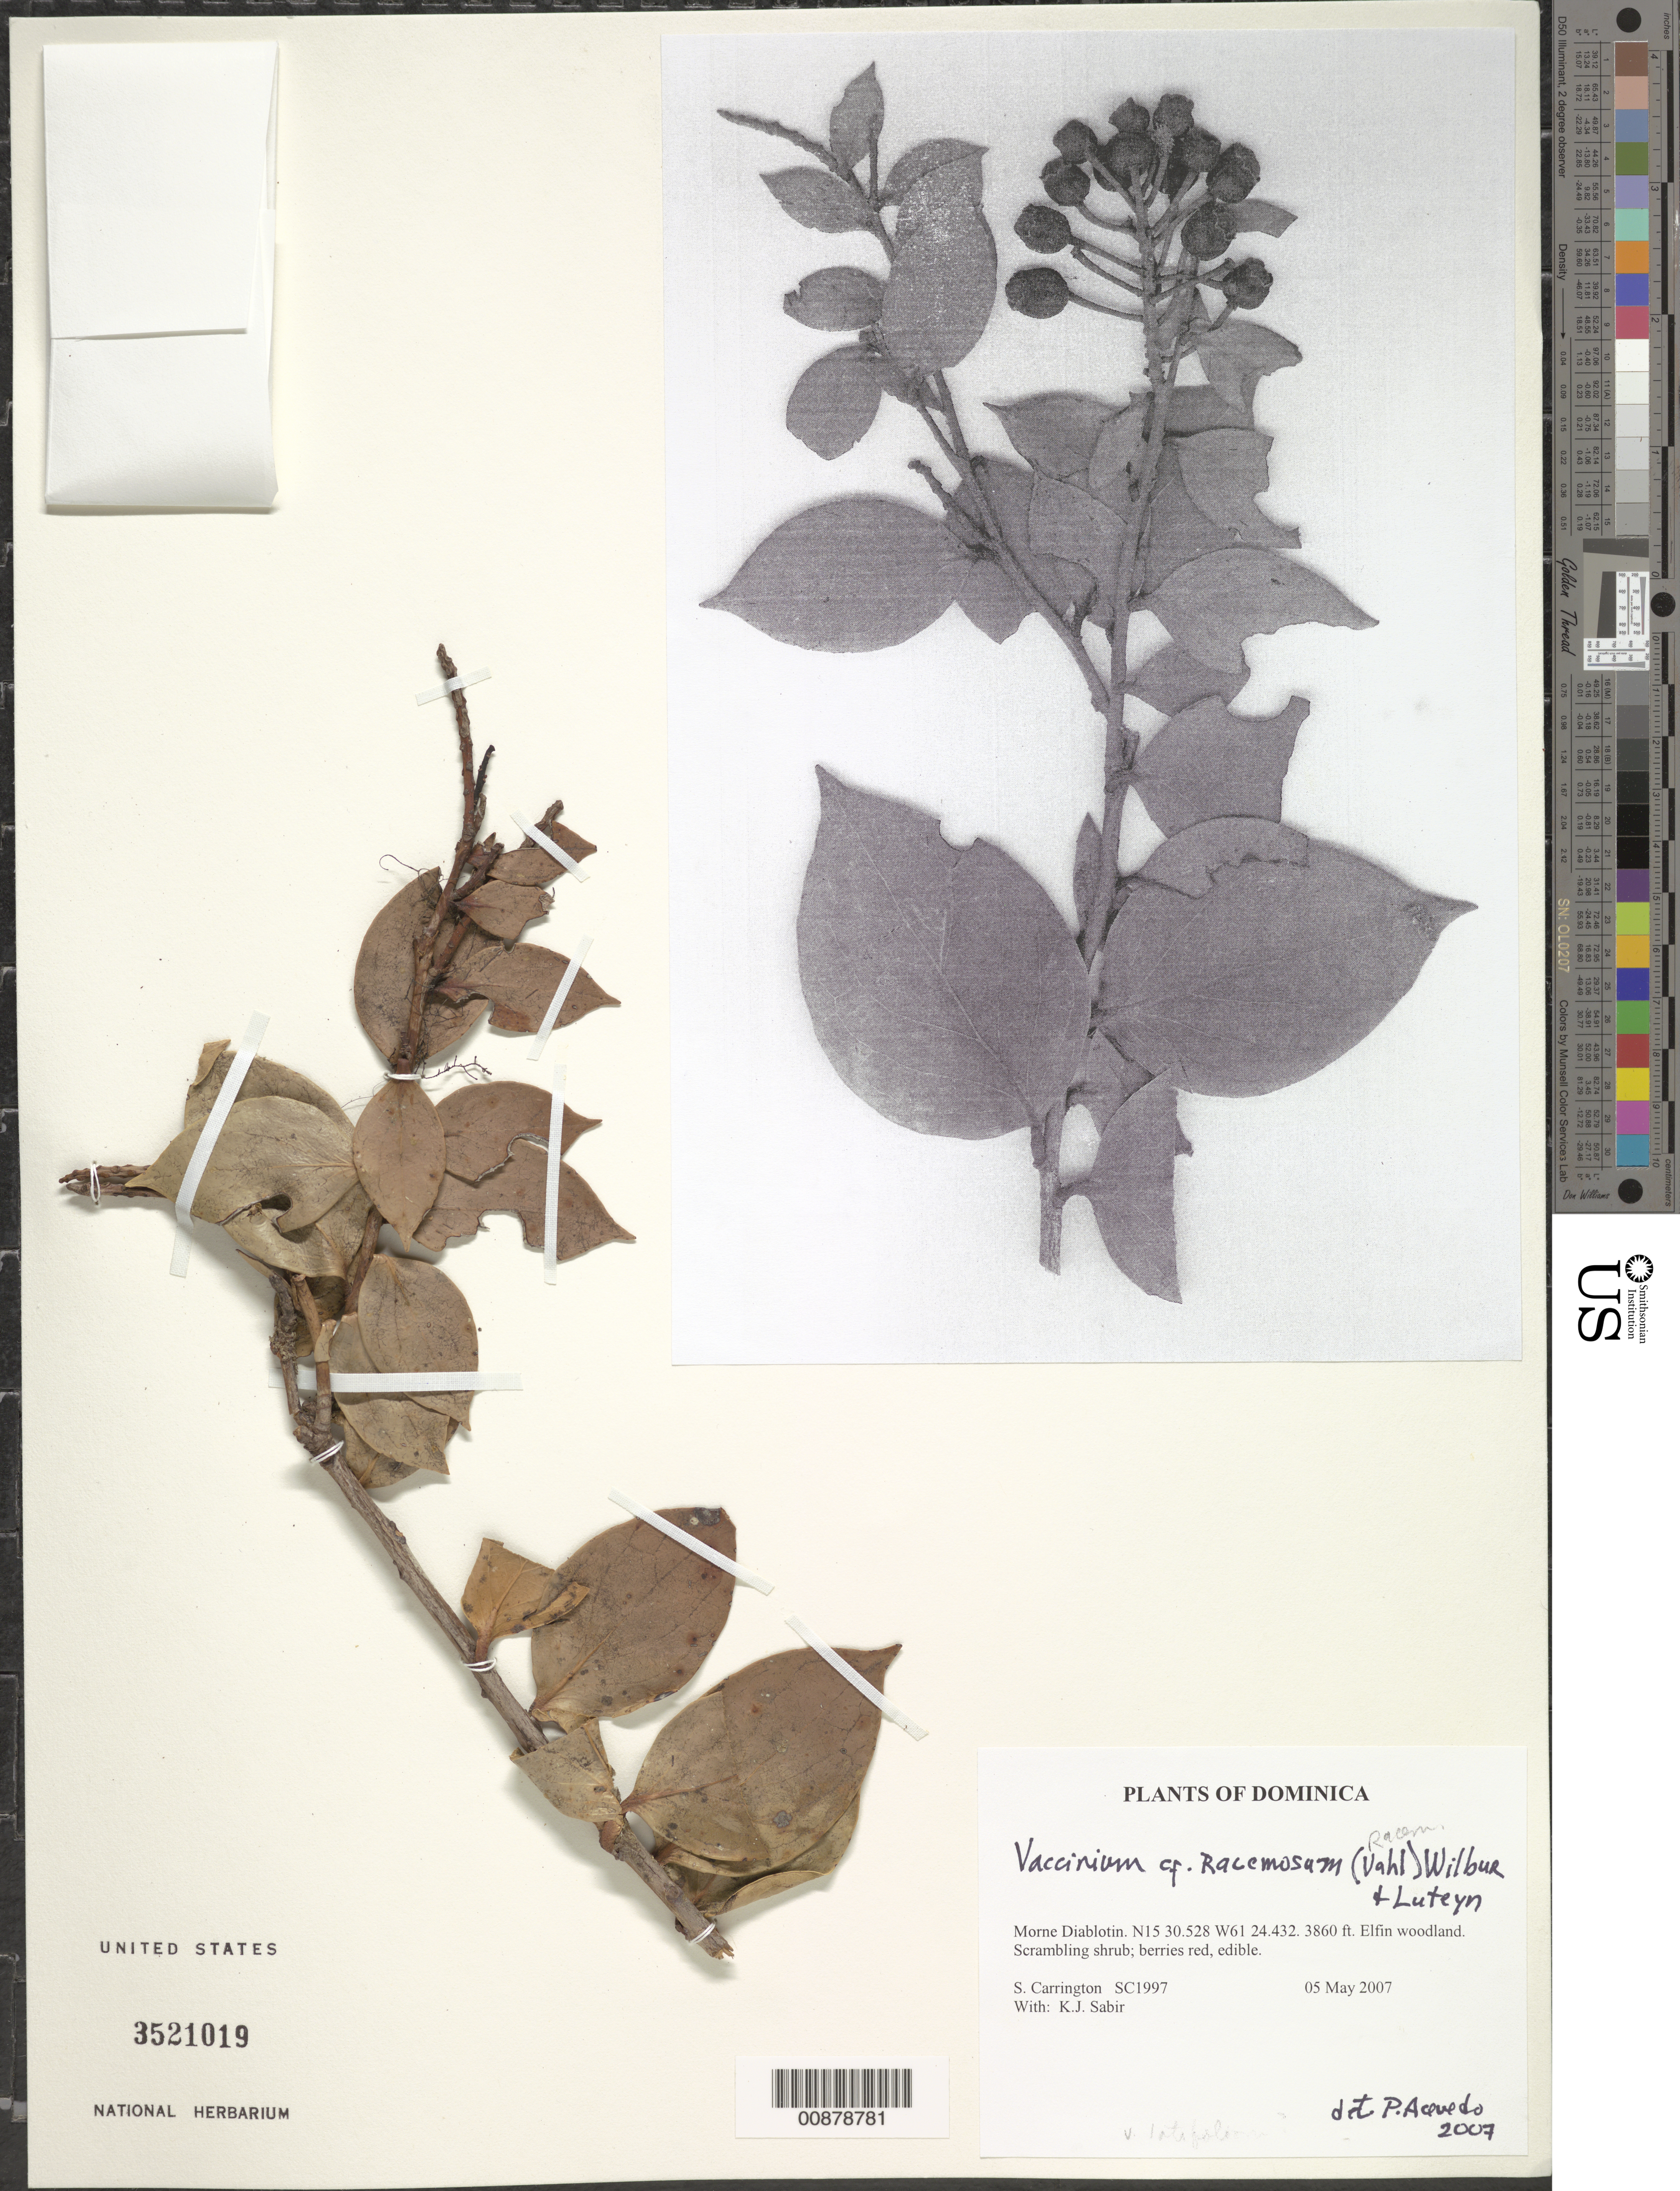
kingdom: Plantae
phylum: Tracheophyta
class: Magnoliopsida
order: Ericales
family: Ericaceae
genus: Vaccinium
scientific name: Vaccinium racemosum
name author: (Vahl) Wilbur & Luteyn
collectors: C. M. S. Carrington & K. Sabir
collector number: SC 1997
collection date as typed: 05 May 2007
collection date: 2007-05-05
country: Dominica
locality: Morne Diablotin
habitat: Elfin woodland.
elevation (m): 1177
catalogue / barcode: US 3521019